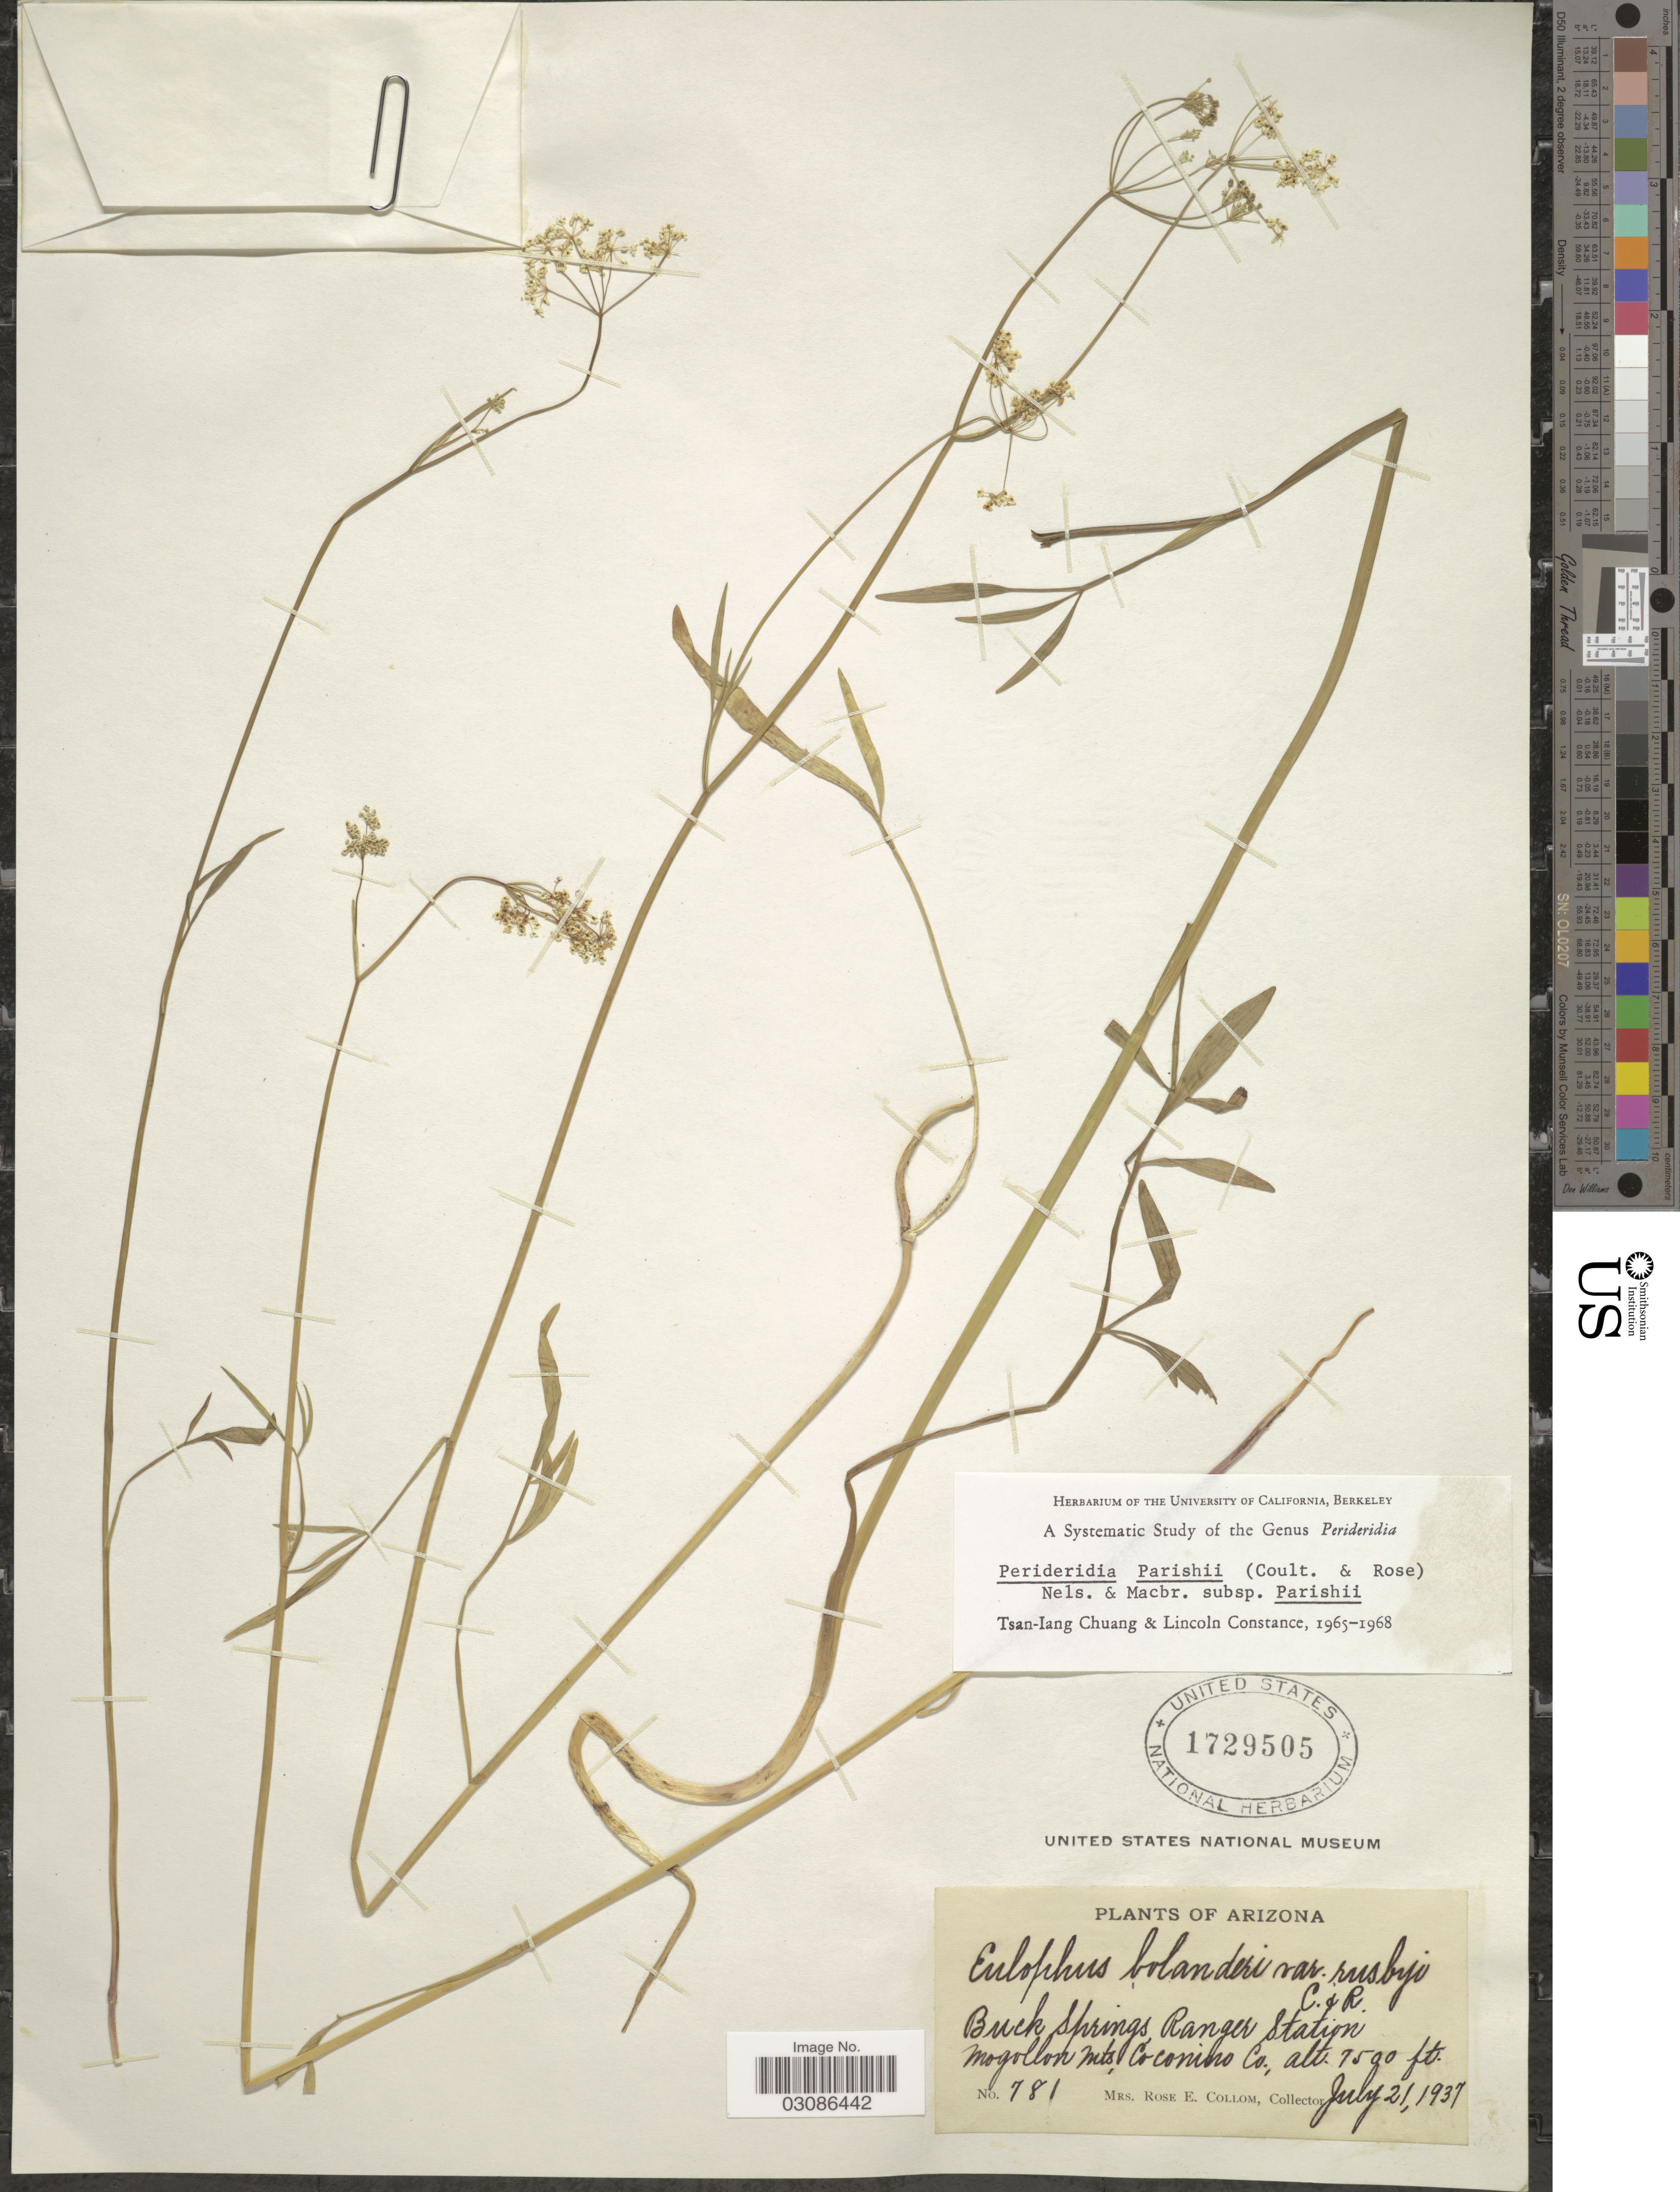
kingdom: Plantae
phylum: Tracheophyta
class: Magnoliopsida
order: Apiales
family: Apiaceae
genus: Perideridia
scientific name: Perideridia parishii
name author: (J.M. Coult. & Rose) A. Nelson & J.F. Macbr.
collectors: R. E. Collom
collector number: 781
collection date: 1937-07-21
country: United States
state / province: Arizona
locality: Buck Springs Ranger Station, Mogollon Mts., Coconino Co.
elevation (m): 2286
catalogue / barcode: US 1729505